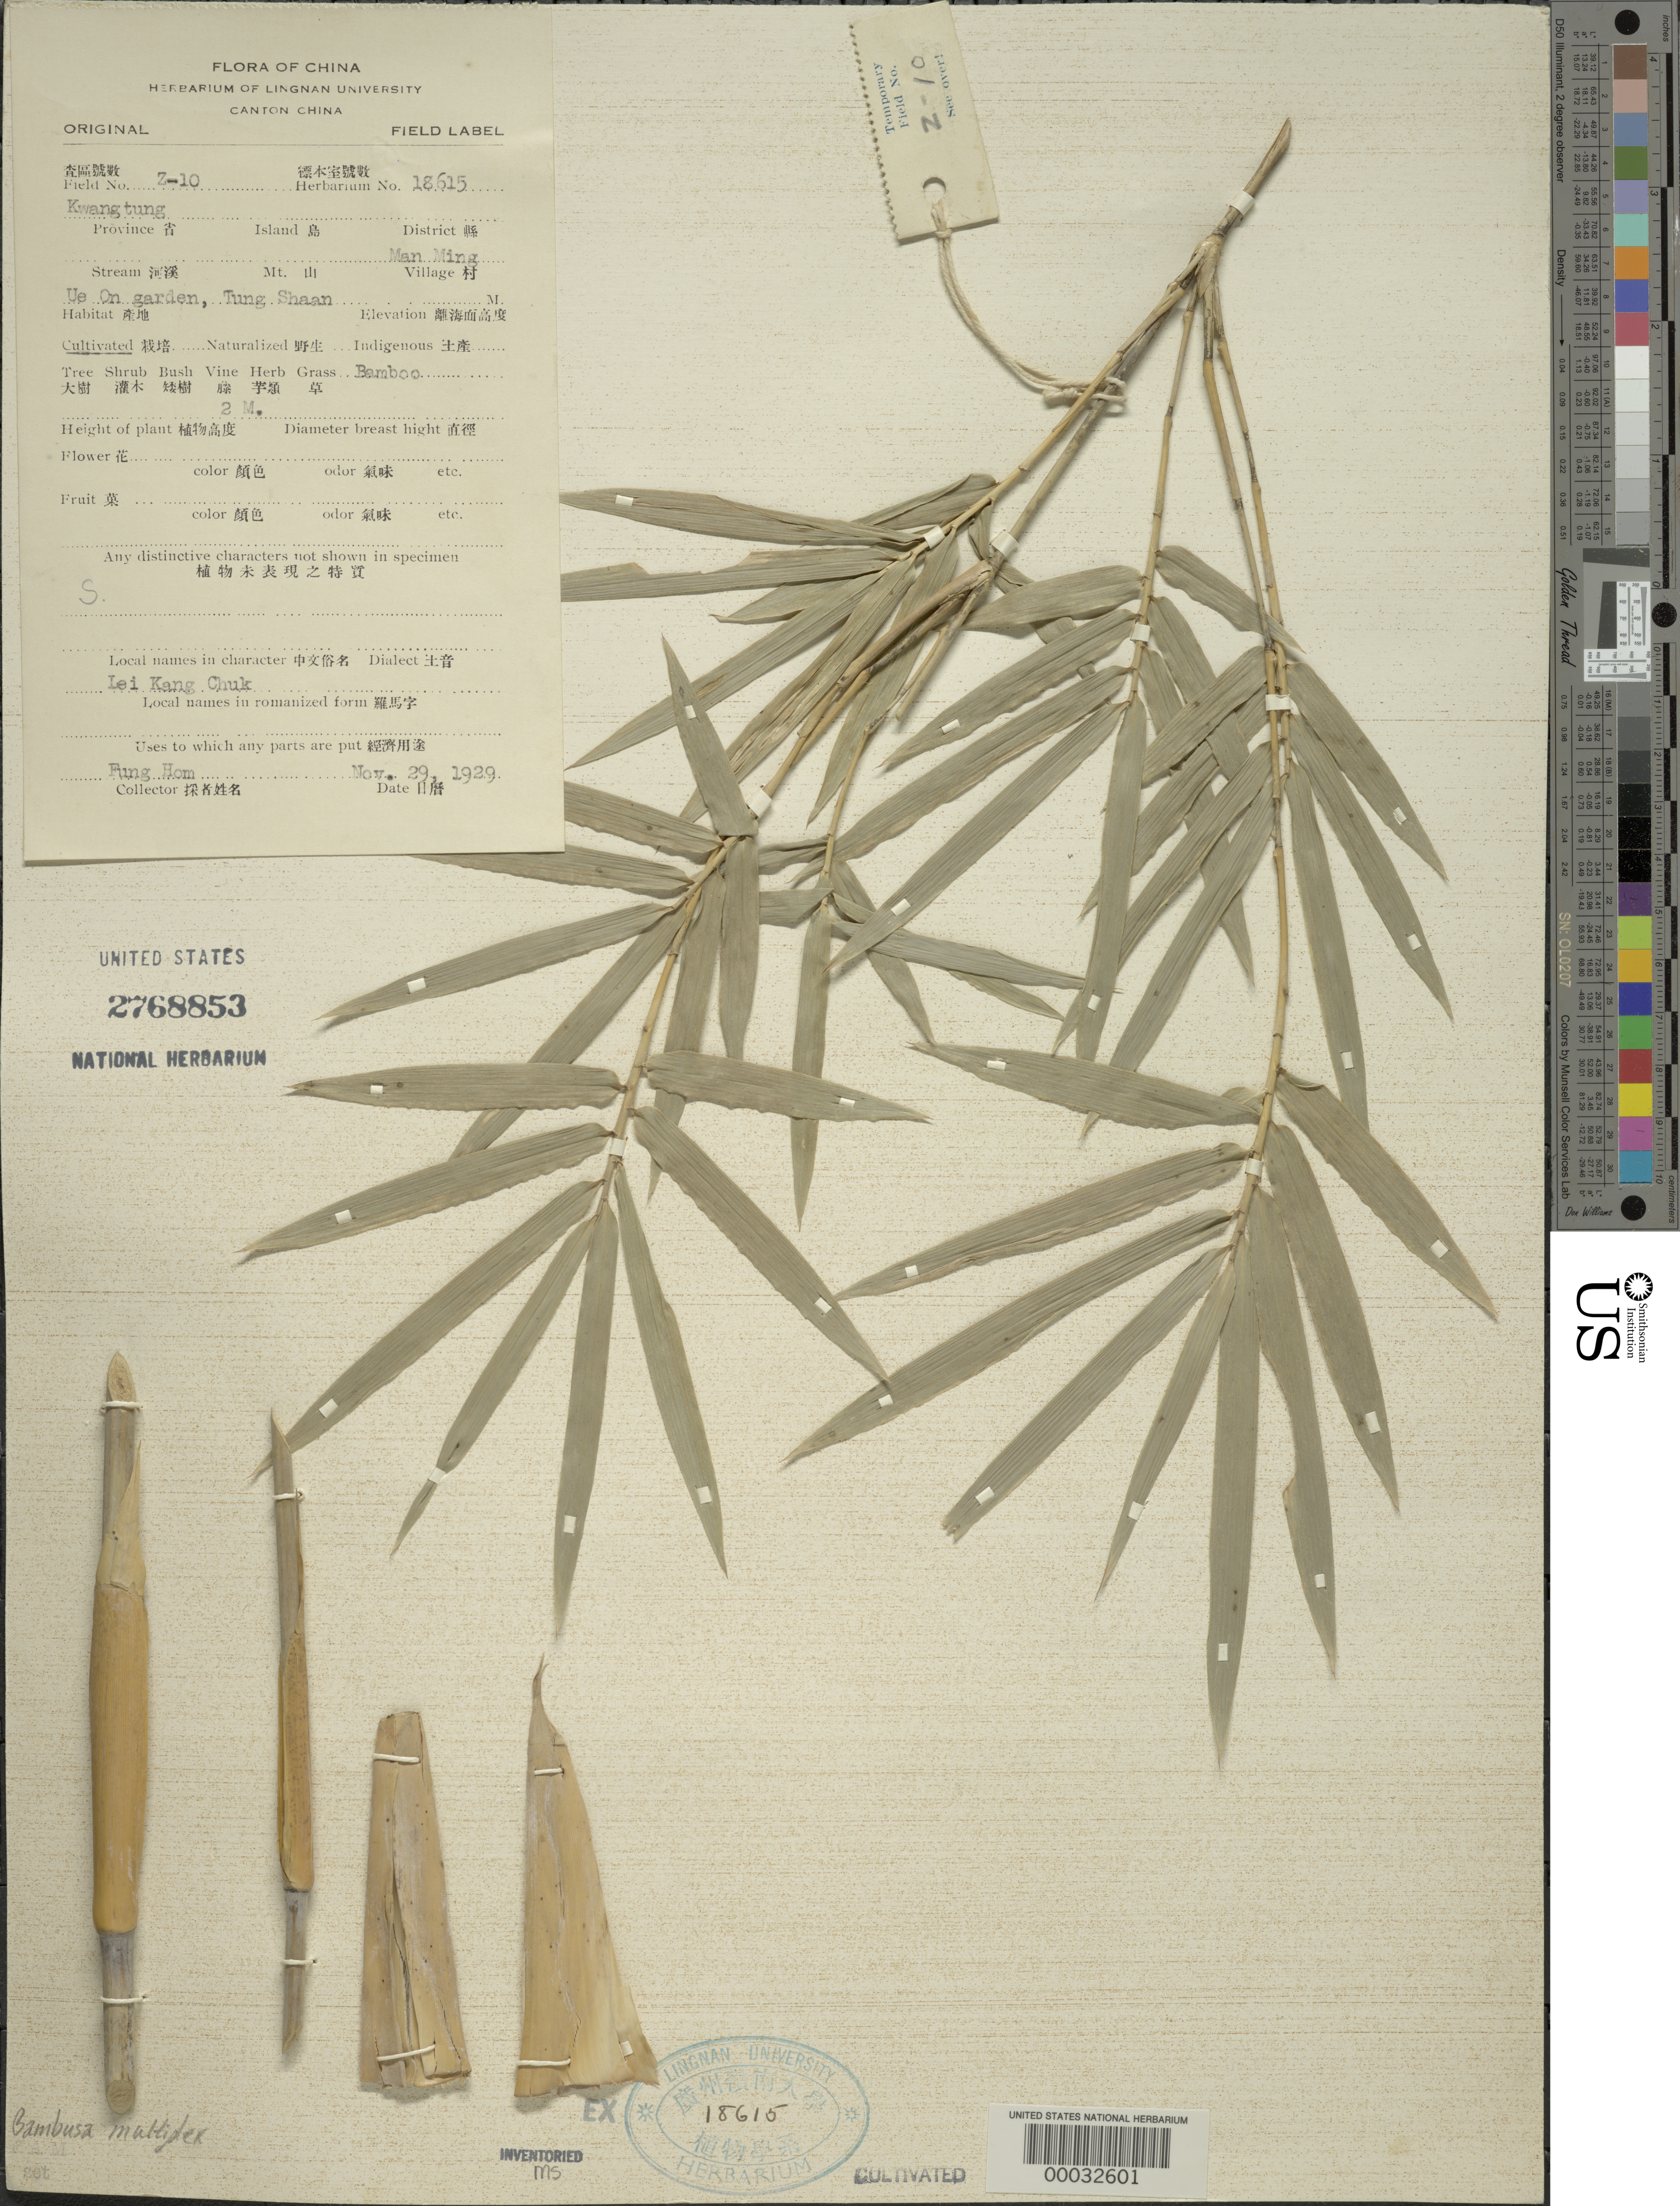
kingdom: Plantae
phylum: Tracheophyta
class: Liliopsida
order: Poales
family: Poaceae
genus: Bambusa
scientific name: Bambusa multiplex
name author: (Lour.) Raeusch. ex Schult. & Schult. f.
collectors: H. L. Fung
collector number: Z-10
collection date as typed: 29 Nov 1929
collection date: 1929-11-29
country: China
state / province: Guangdong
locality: Tung shaan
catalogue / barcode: US 2768853